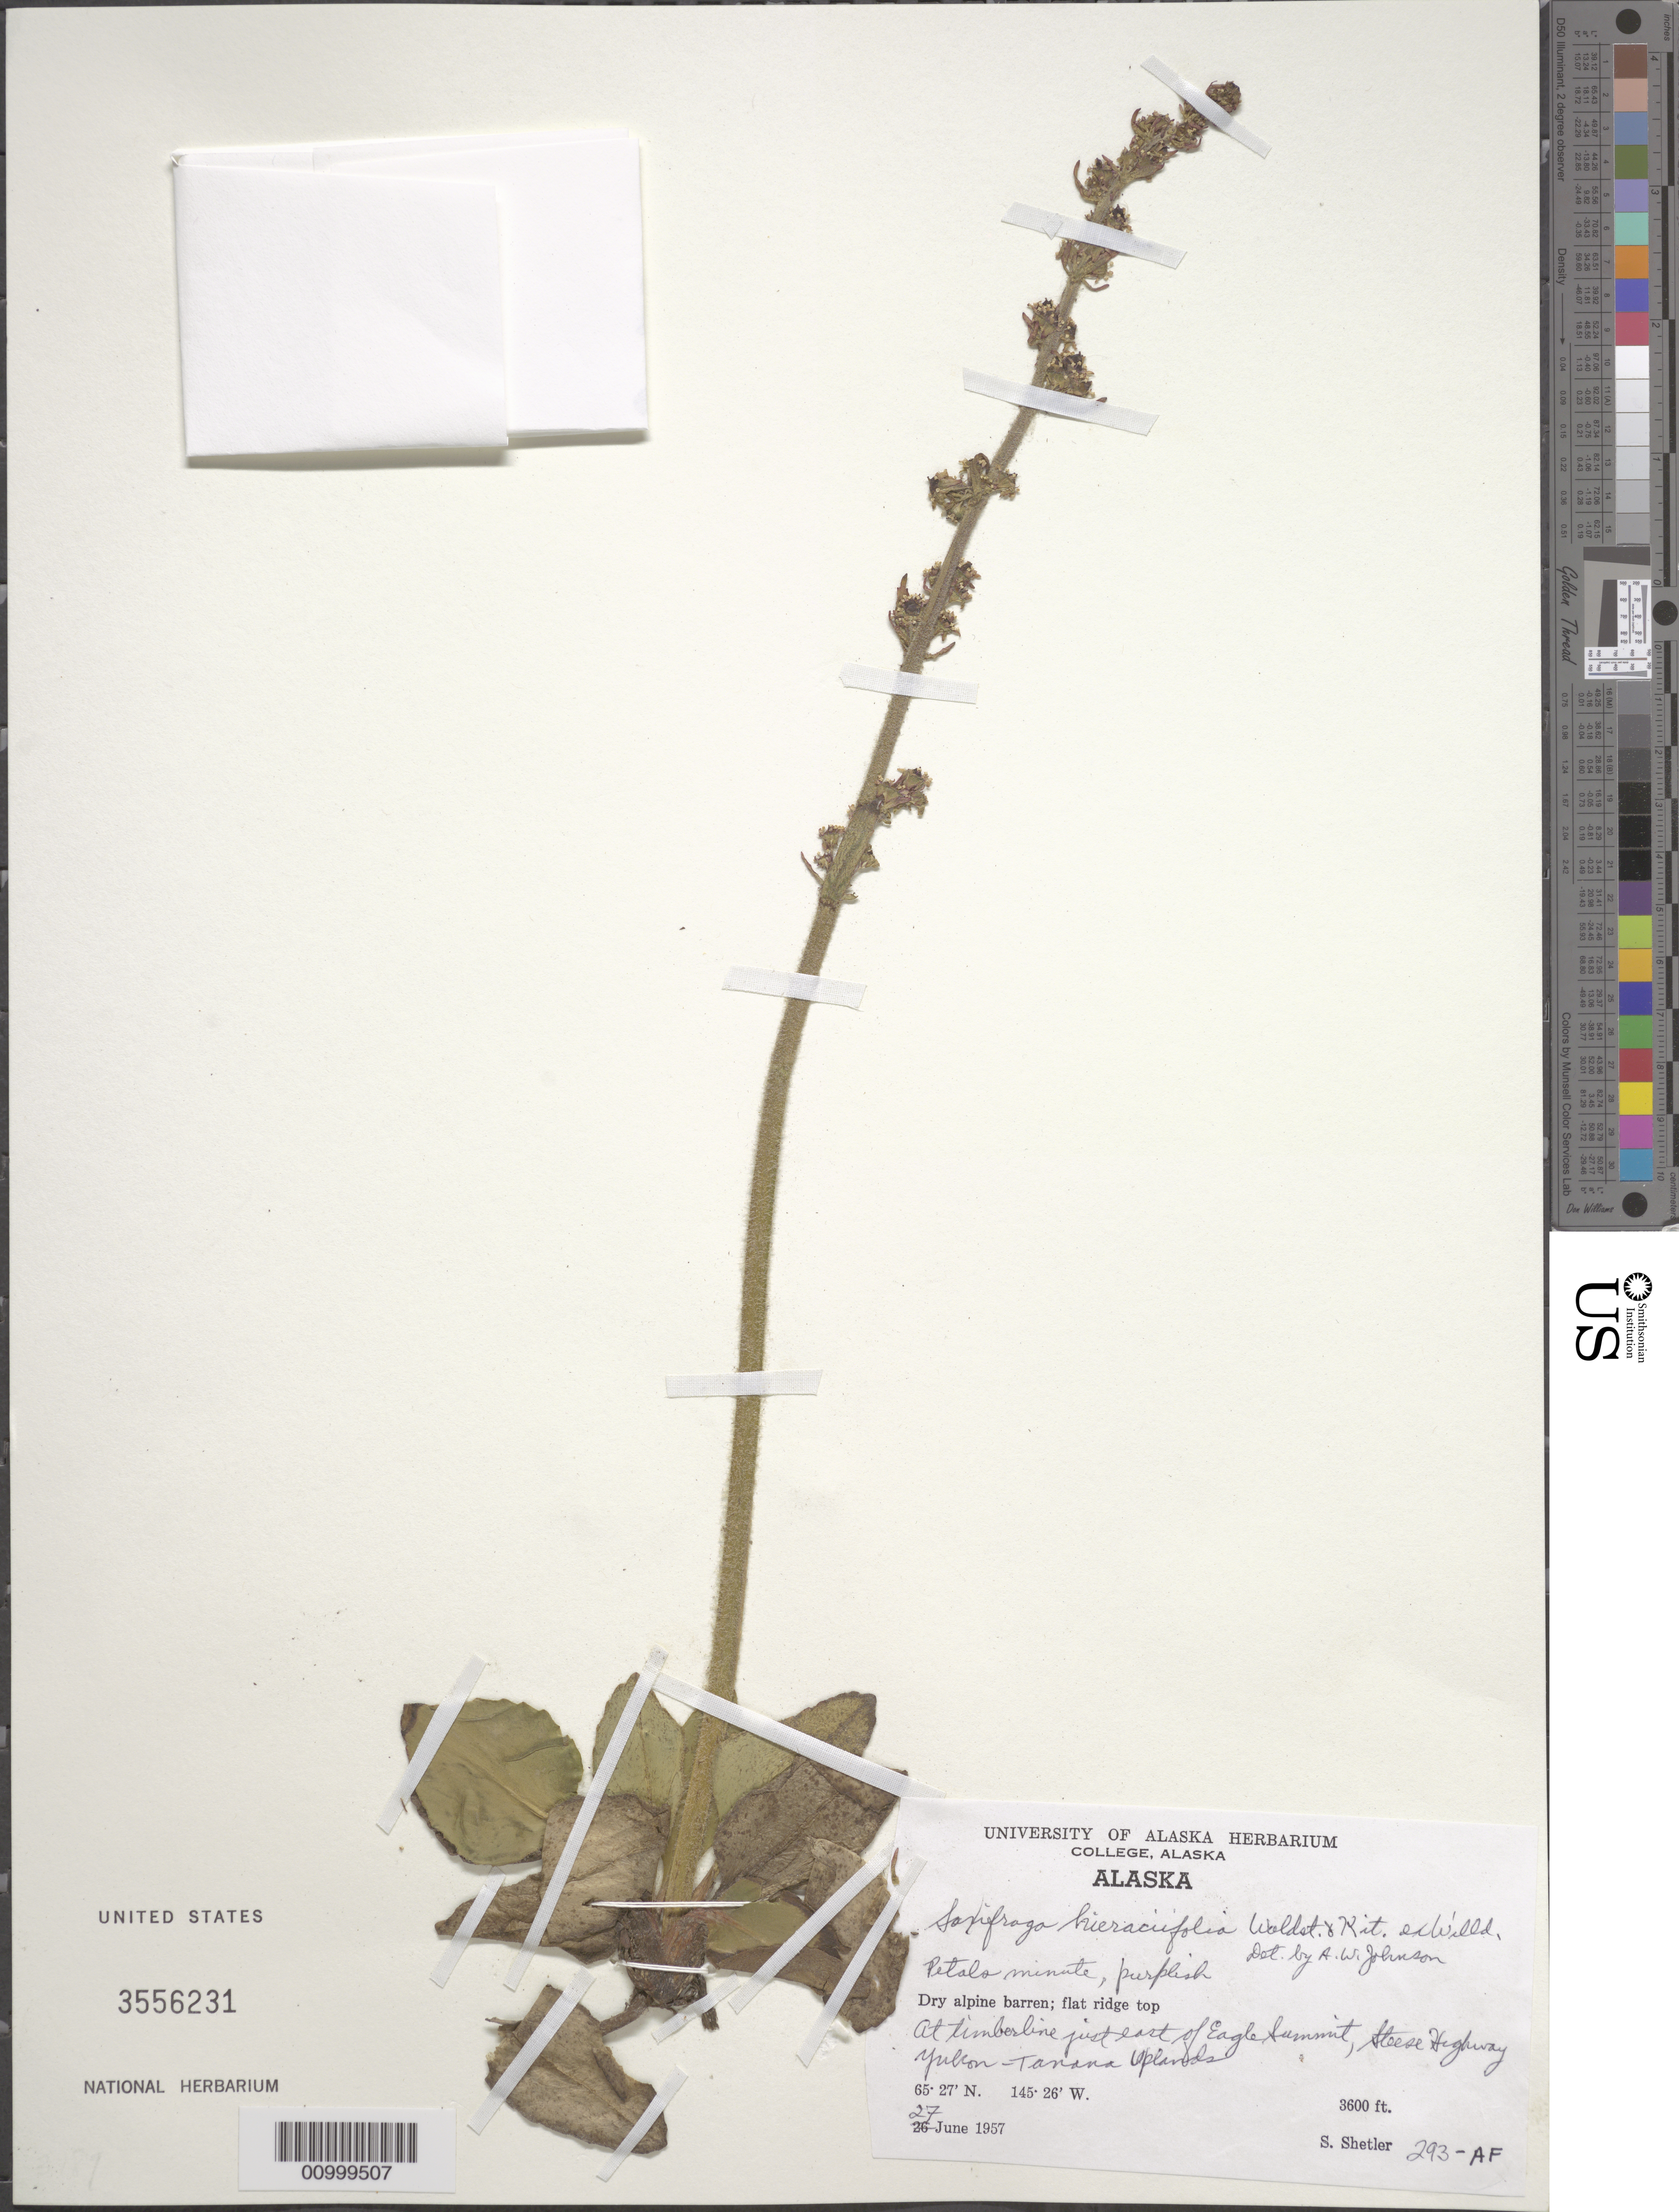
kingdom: Plantae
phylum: Tracheophyta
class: Magnoliopsida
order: Saxifragales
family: Saxifragaceae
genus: Micranthes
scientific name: Micranthes hieraciifolia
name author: (Waldst. & Kit. ex Willd.) Haw.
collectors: S. Shetler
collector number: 293-AF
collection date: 1957-06-27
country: United States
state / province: Alaska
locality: At timberline just east of Eagle Summit, Steese Highway Yukon - Tanana Uplands.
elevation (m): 1097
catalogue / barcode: US 3556231